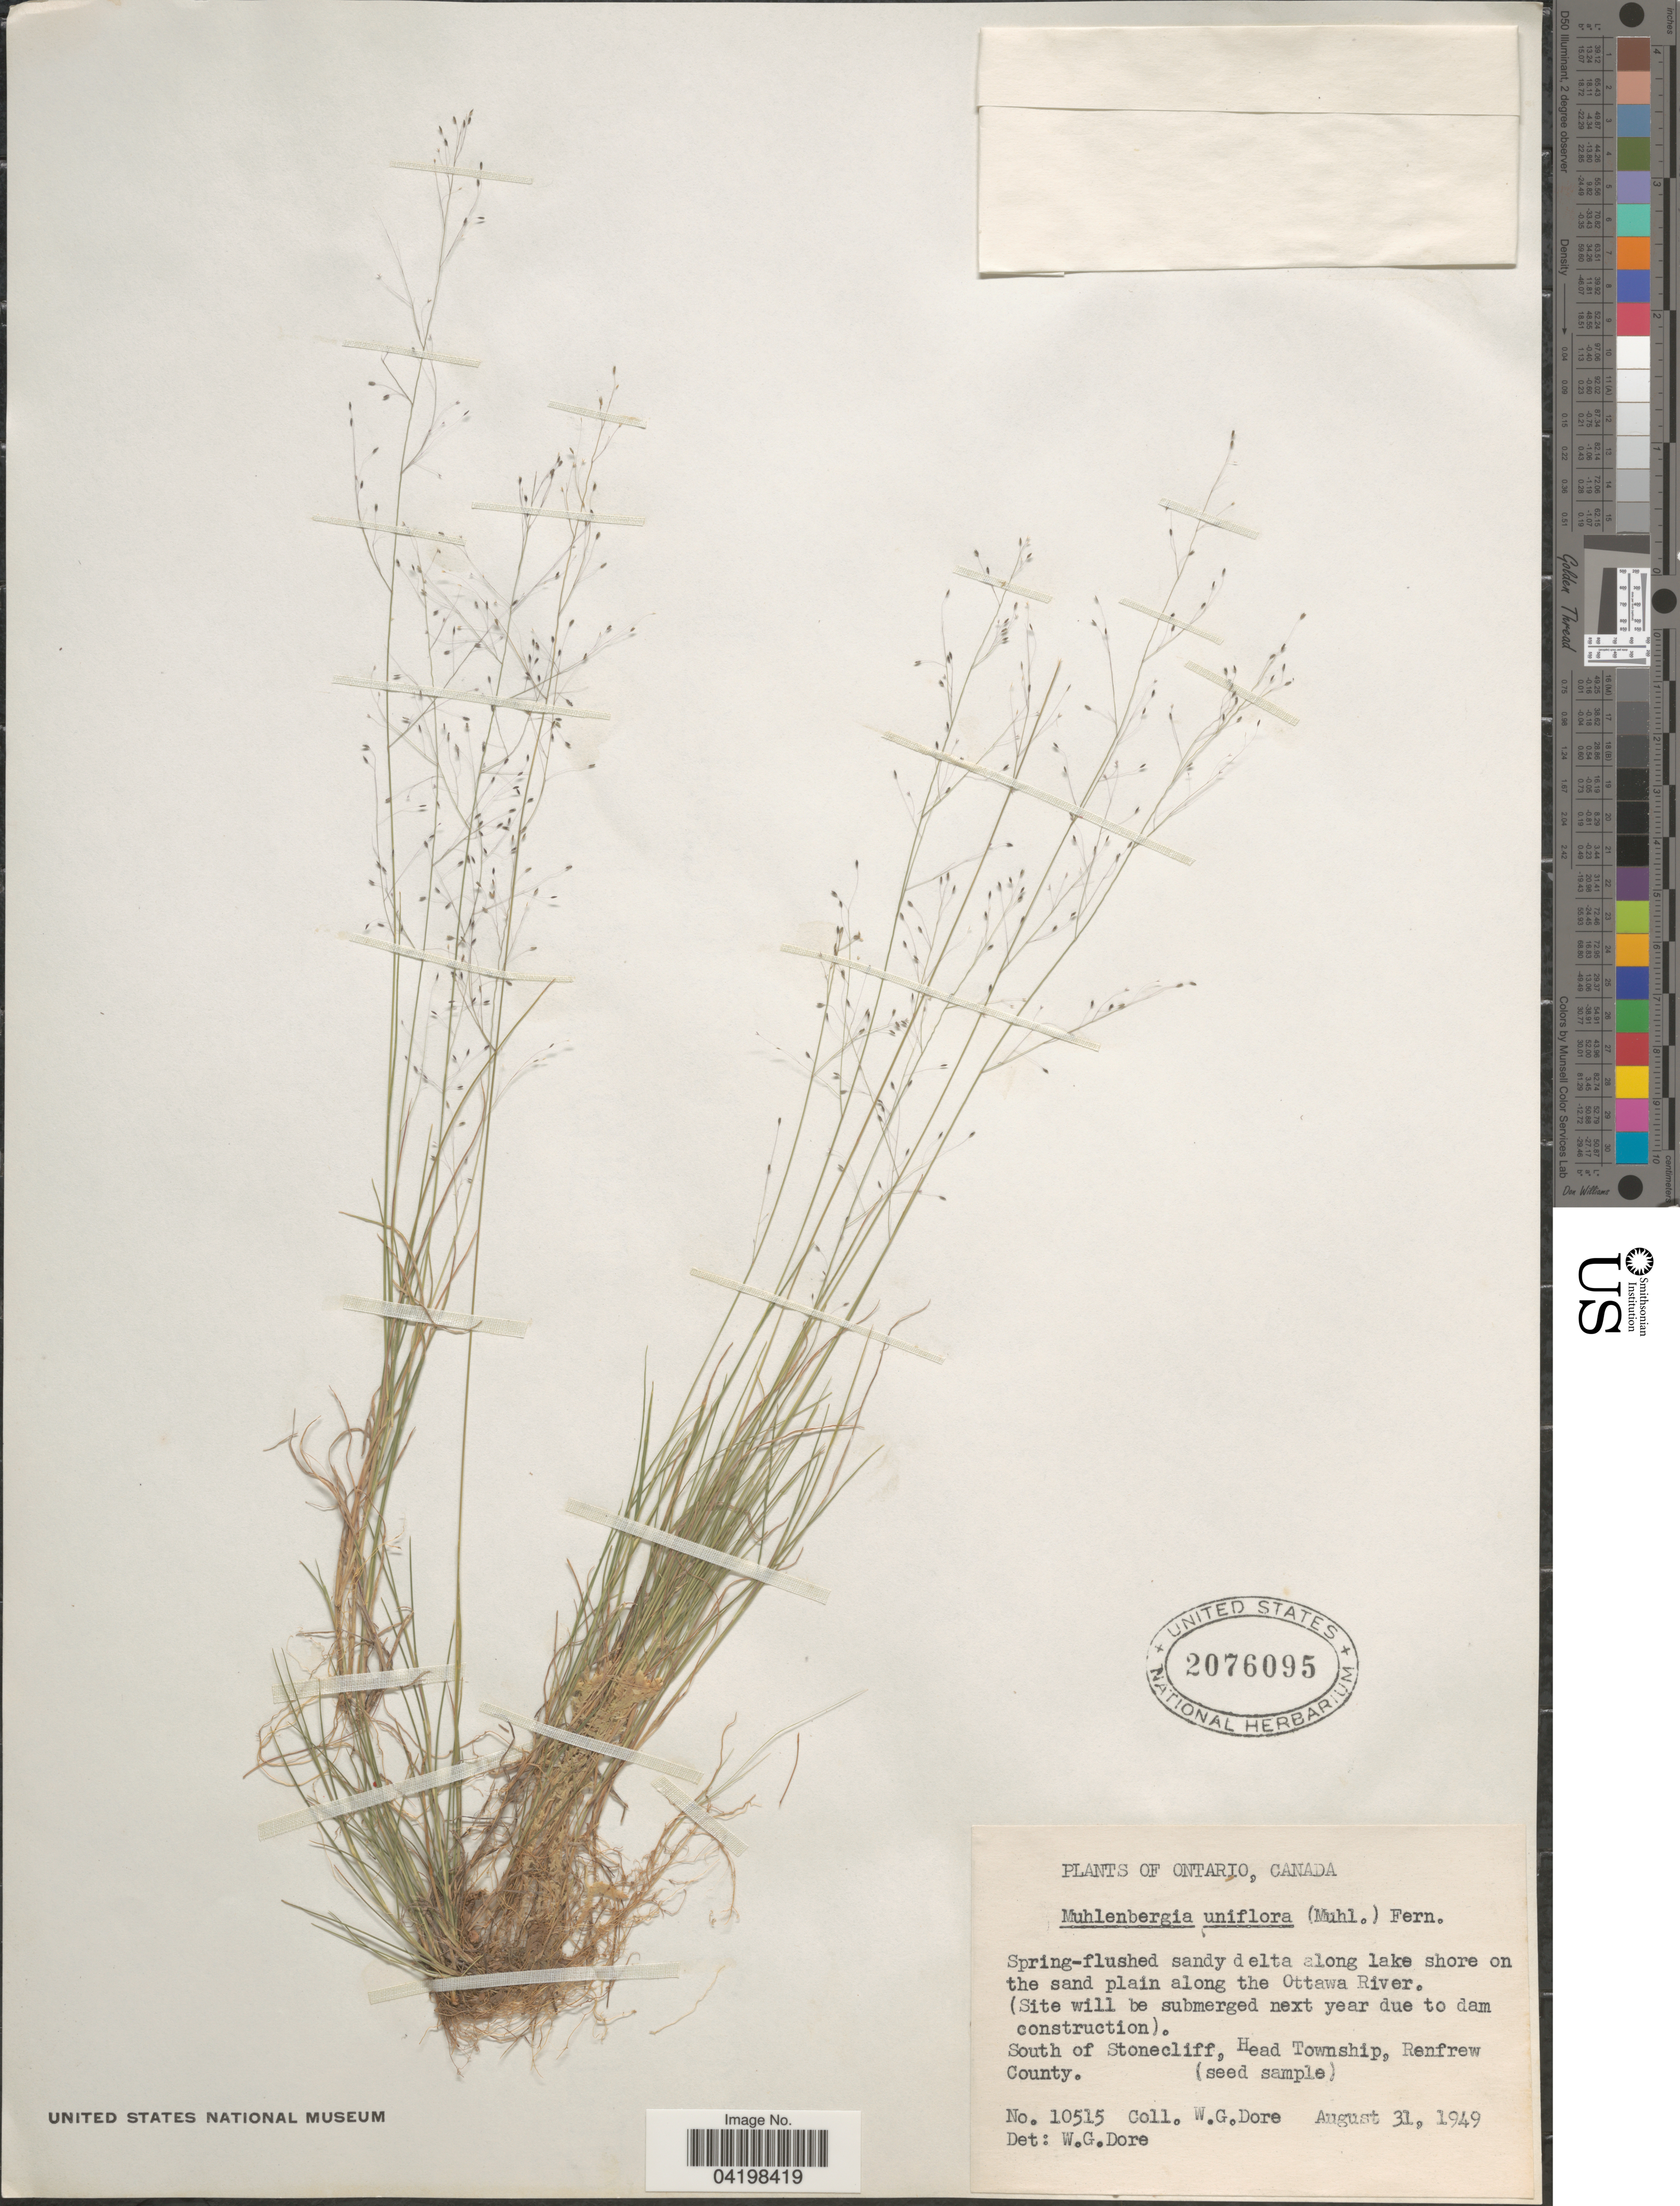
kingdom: Plantae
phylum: Tracheophyta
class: Liliopsida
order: Poales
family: Poaceae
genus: Muhlenbergia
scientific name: Muhlenbergia uniflora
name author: (Muhl.) Fernald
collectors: W. Dore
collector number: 10515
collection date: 1949-08-31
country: Canada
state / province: Ontario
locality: Along lake shore on the sand plain along the Ottawa River. South of Stonecliff, Head Township, Renfrew County.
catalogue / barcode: US 2076095